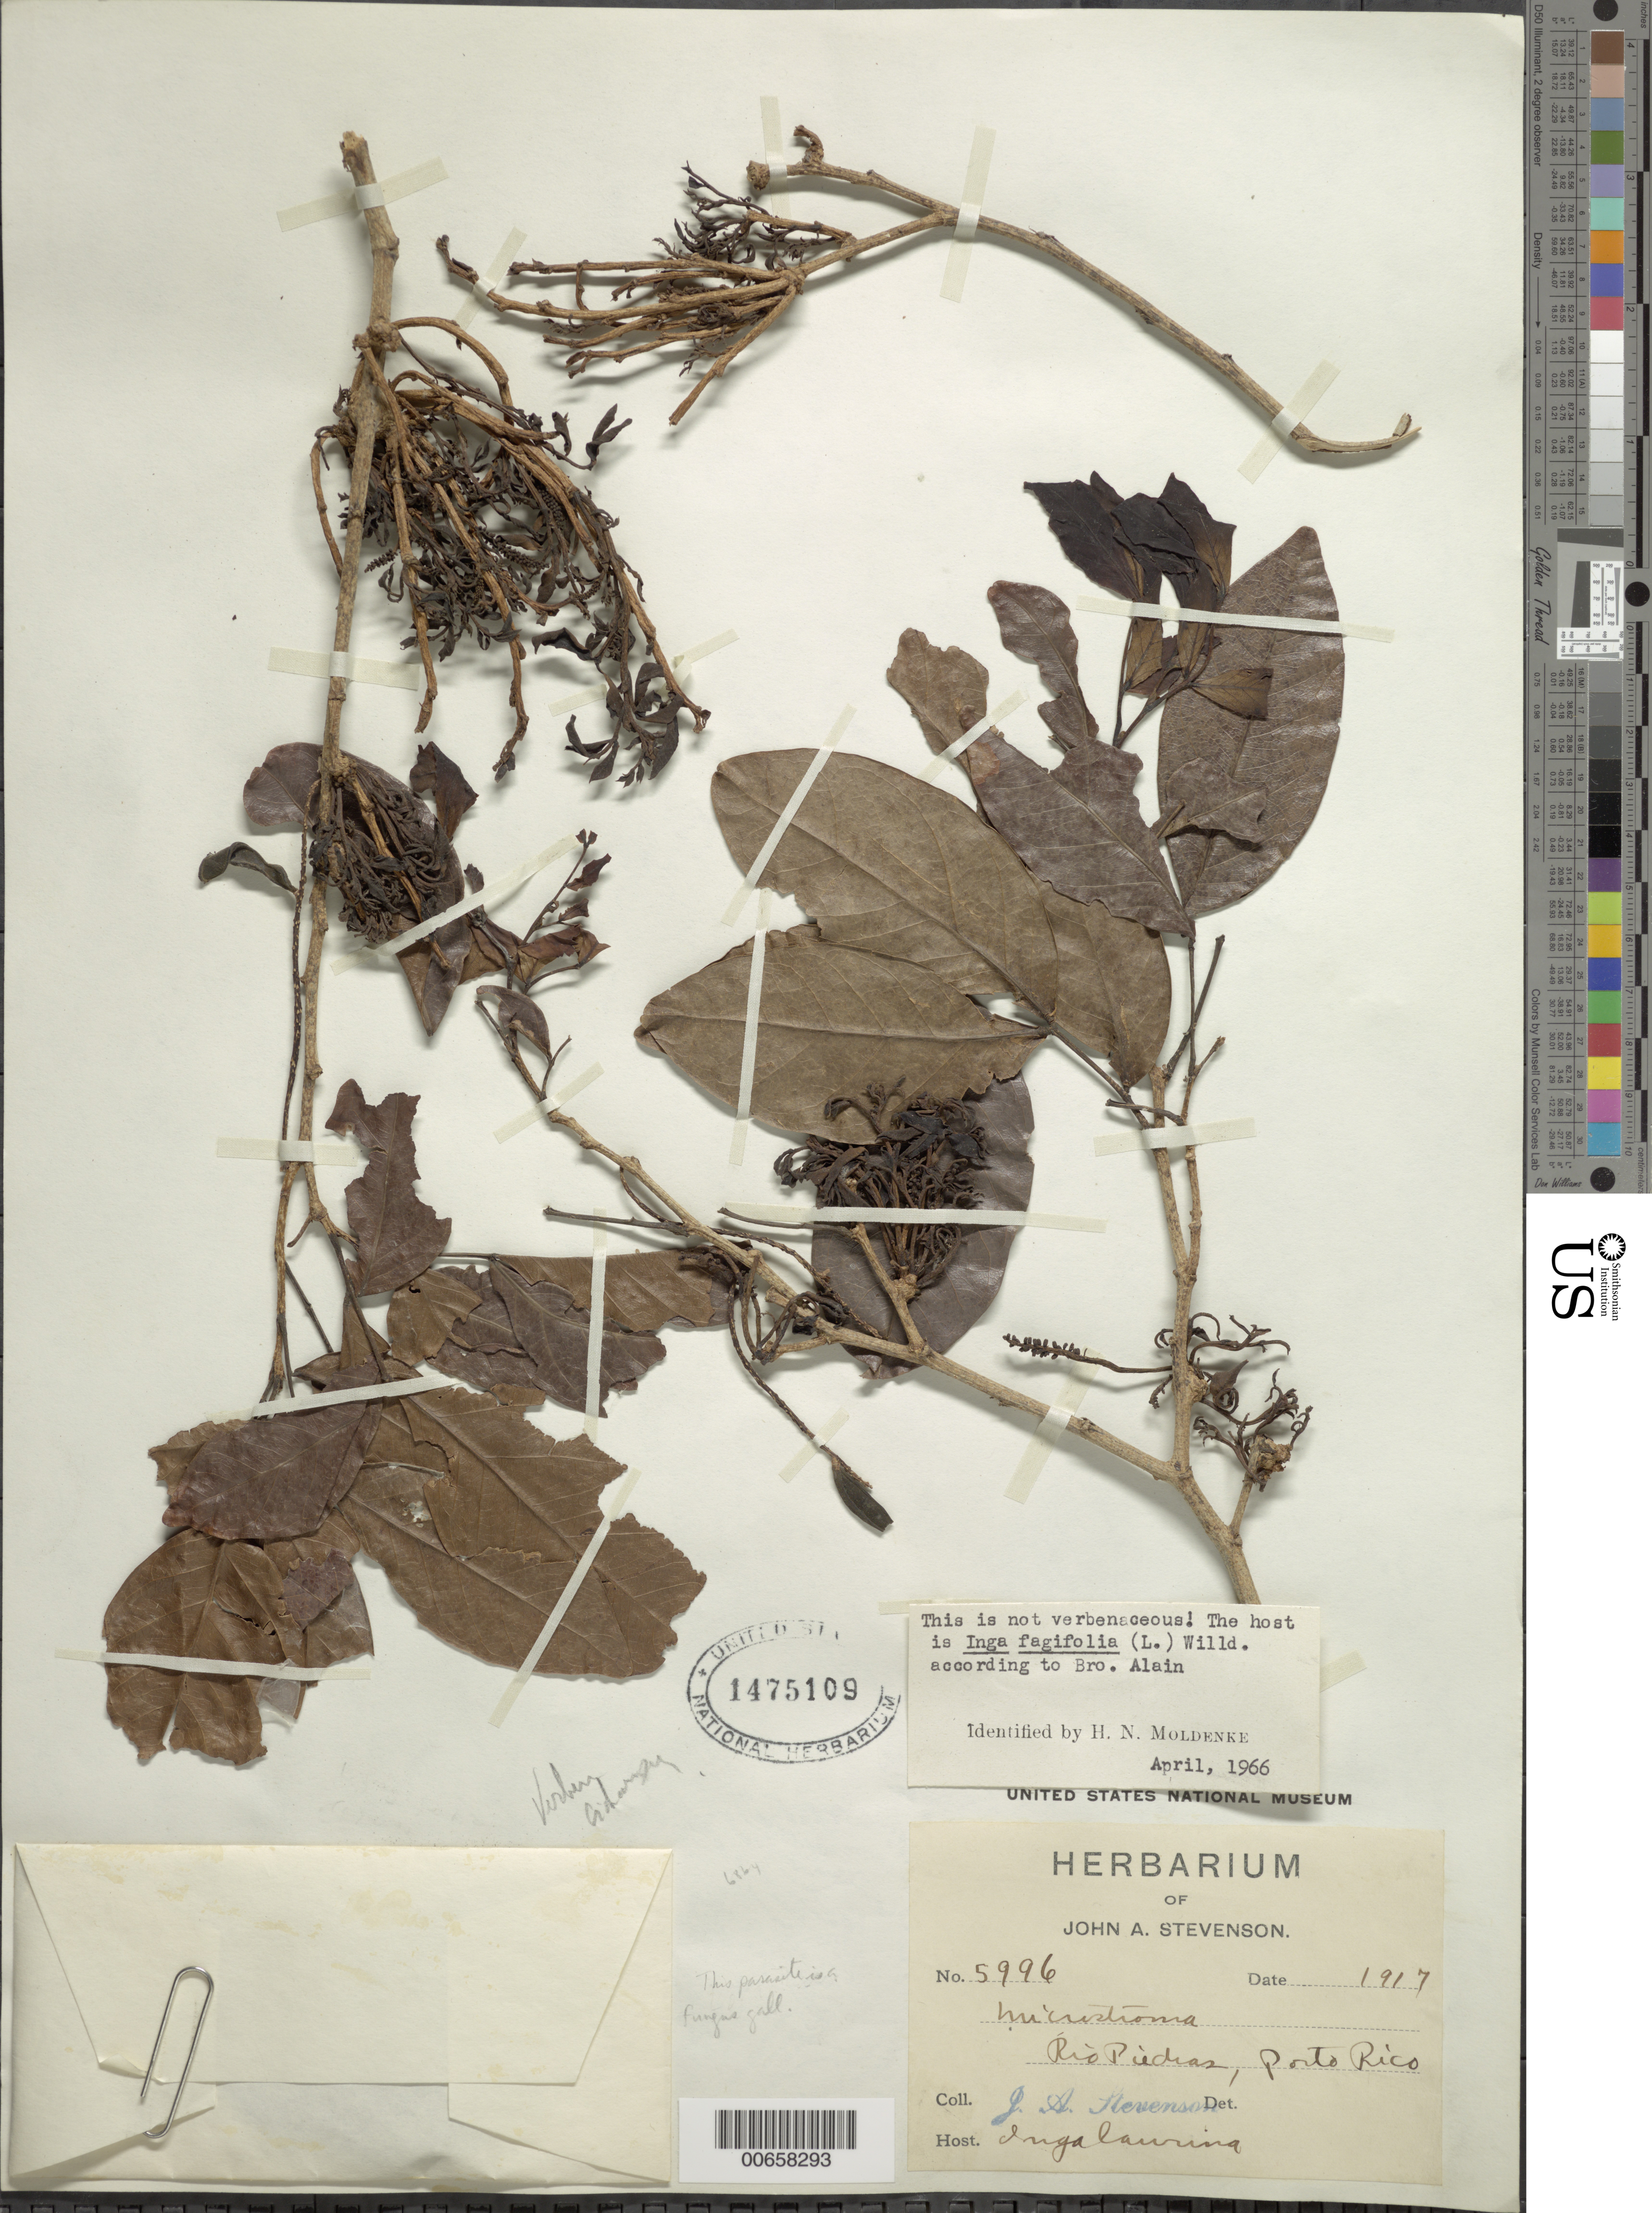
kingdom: Plantae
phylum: Tracheophyta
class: Magnoliopsida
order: Fabales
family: Fabaceae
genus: Inga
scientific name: Inga laurina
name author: (Sw.) Willd.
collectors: J. Stevenson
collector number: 5996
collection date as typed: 1917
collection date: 1917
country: Puerto Rico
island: Greater Antilles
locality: Rio Piedras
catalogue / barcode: US 1475109